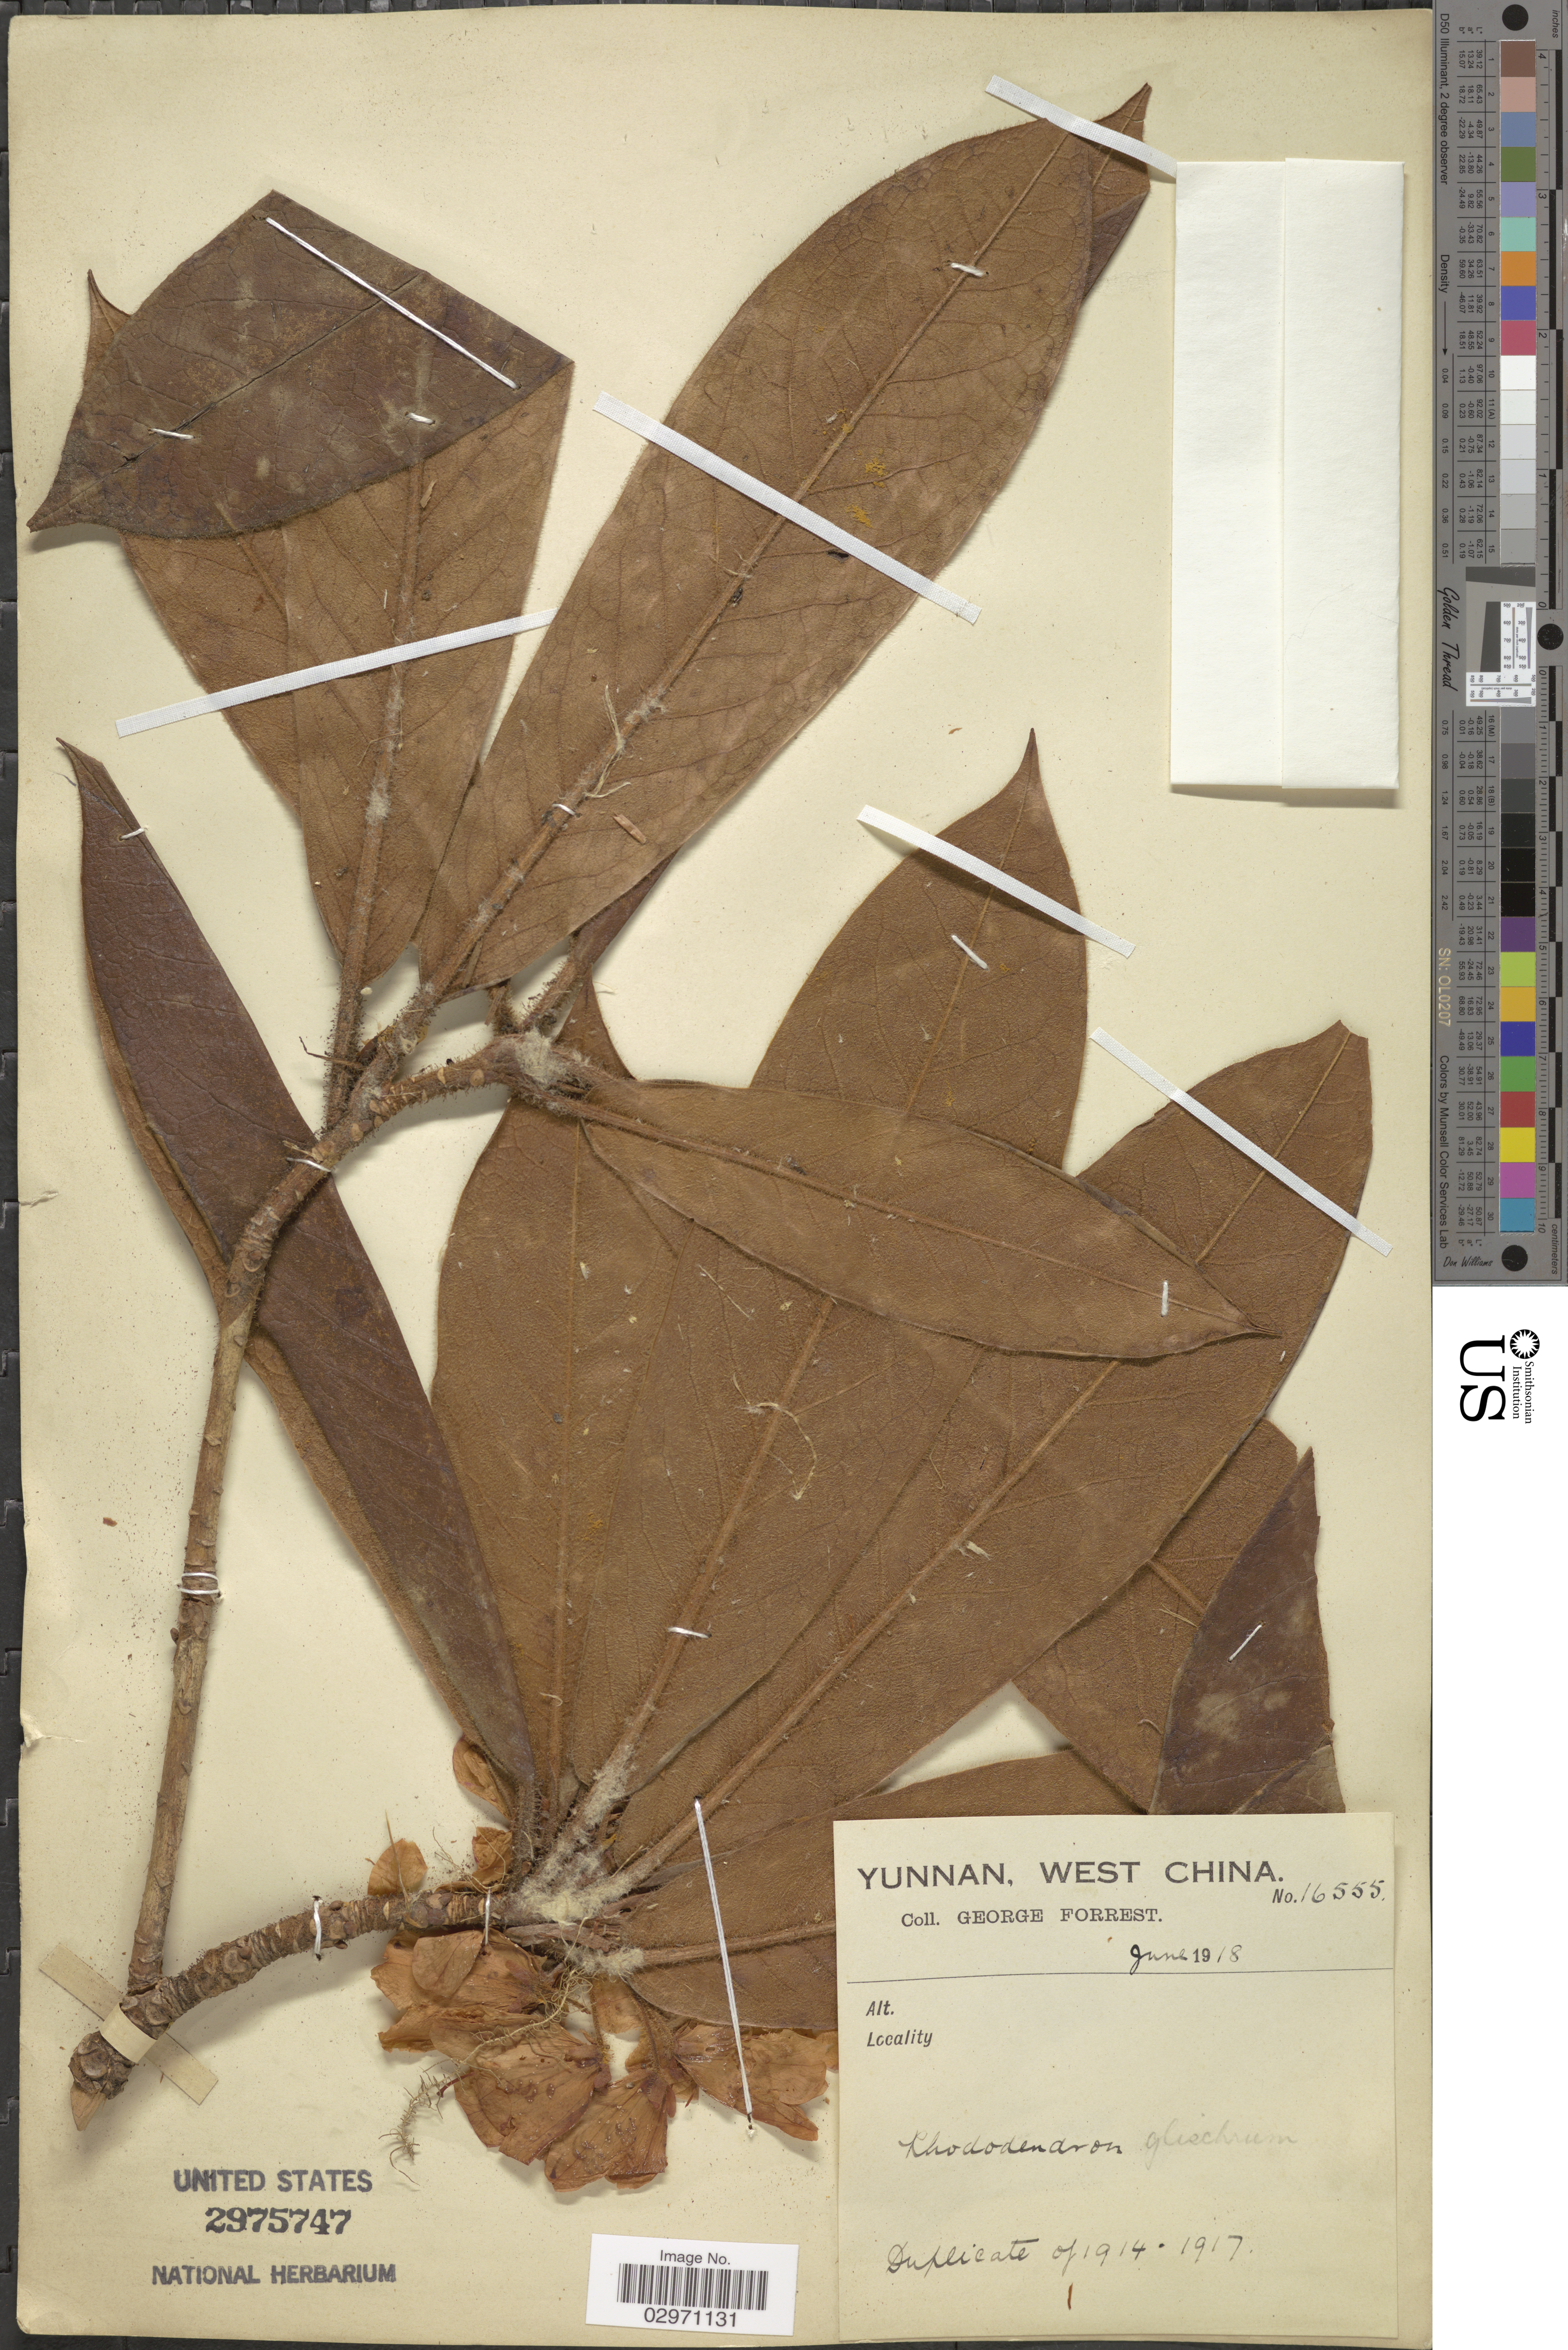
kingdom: Plantae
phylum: Tracheophyta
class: Magnoliopsida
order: Ericales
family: Ericaceae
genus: Rhododendron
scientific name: Rhododendron glischrum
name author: Balf. f. & W.W. Sm.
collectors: G. Forrest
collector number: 16555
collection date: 1918-06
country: China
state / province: Yunnan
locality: West China.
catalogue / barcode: US 2975747